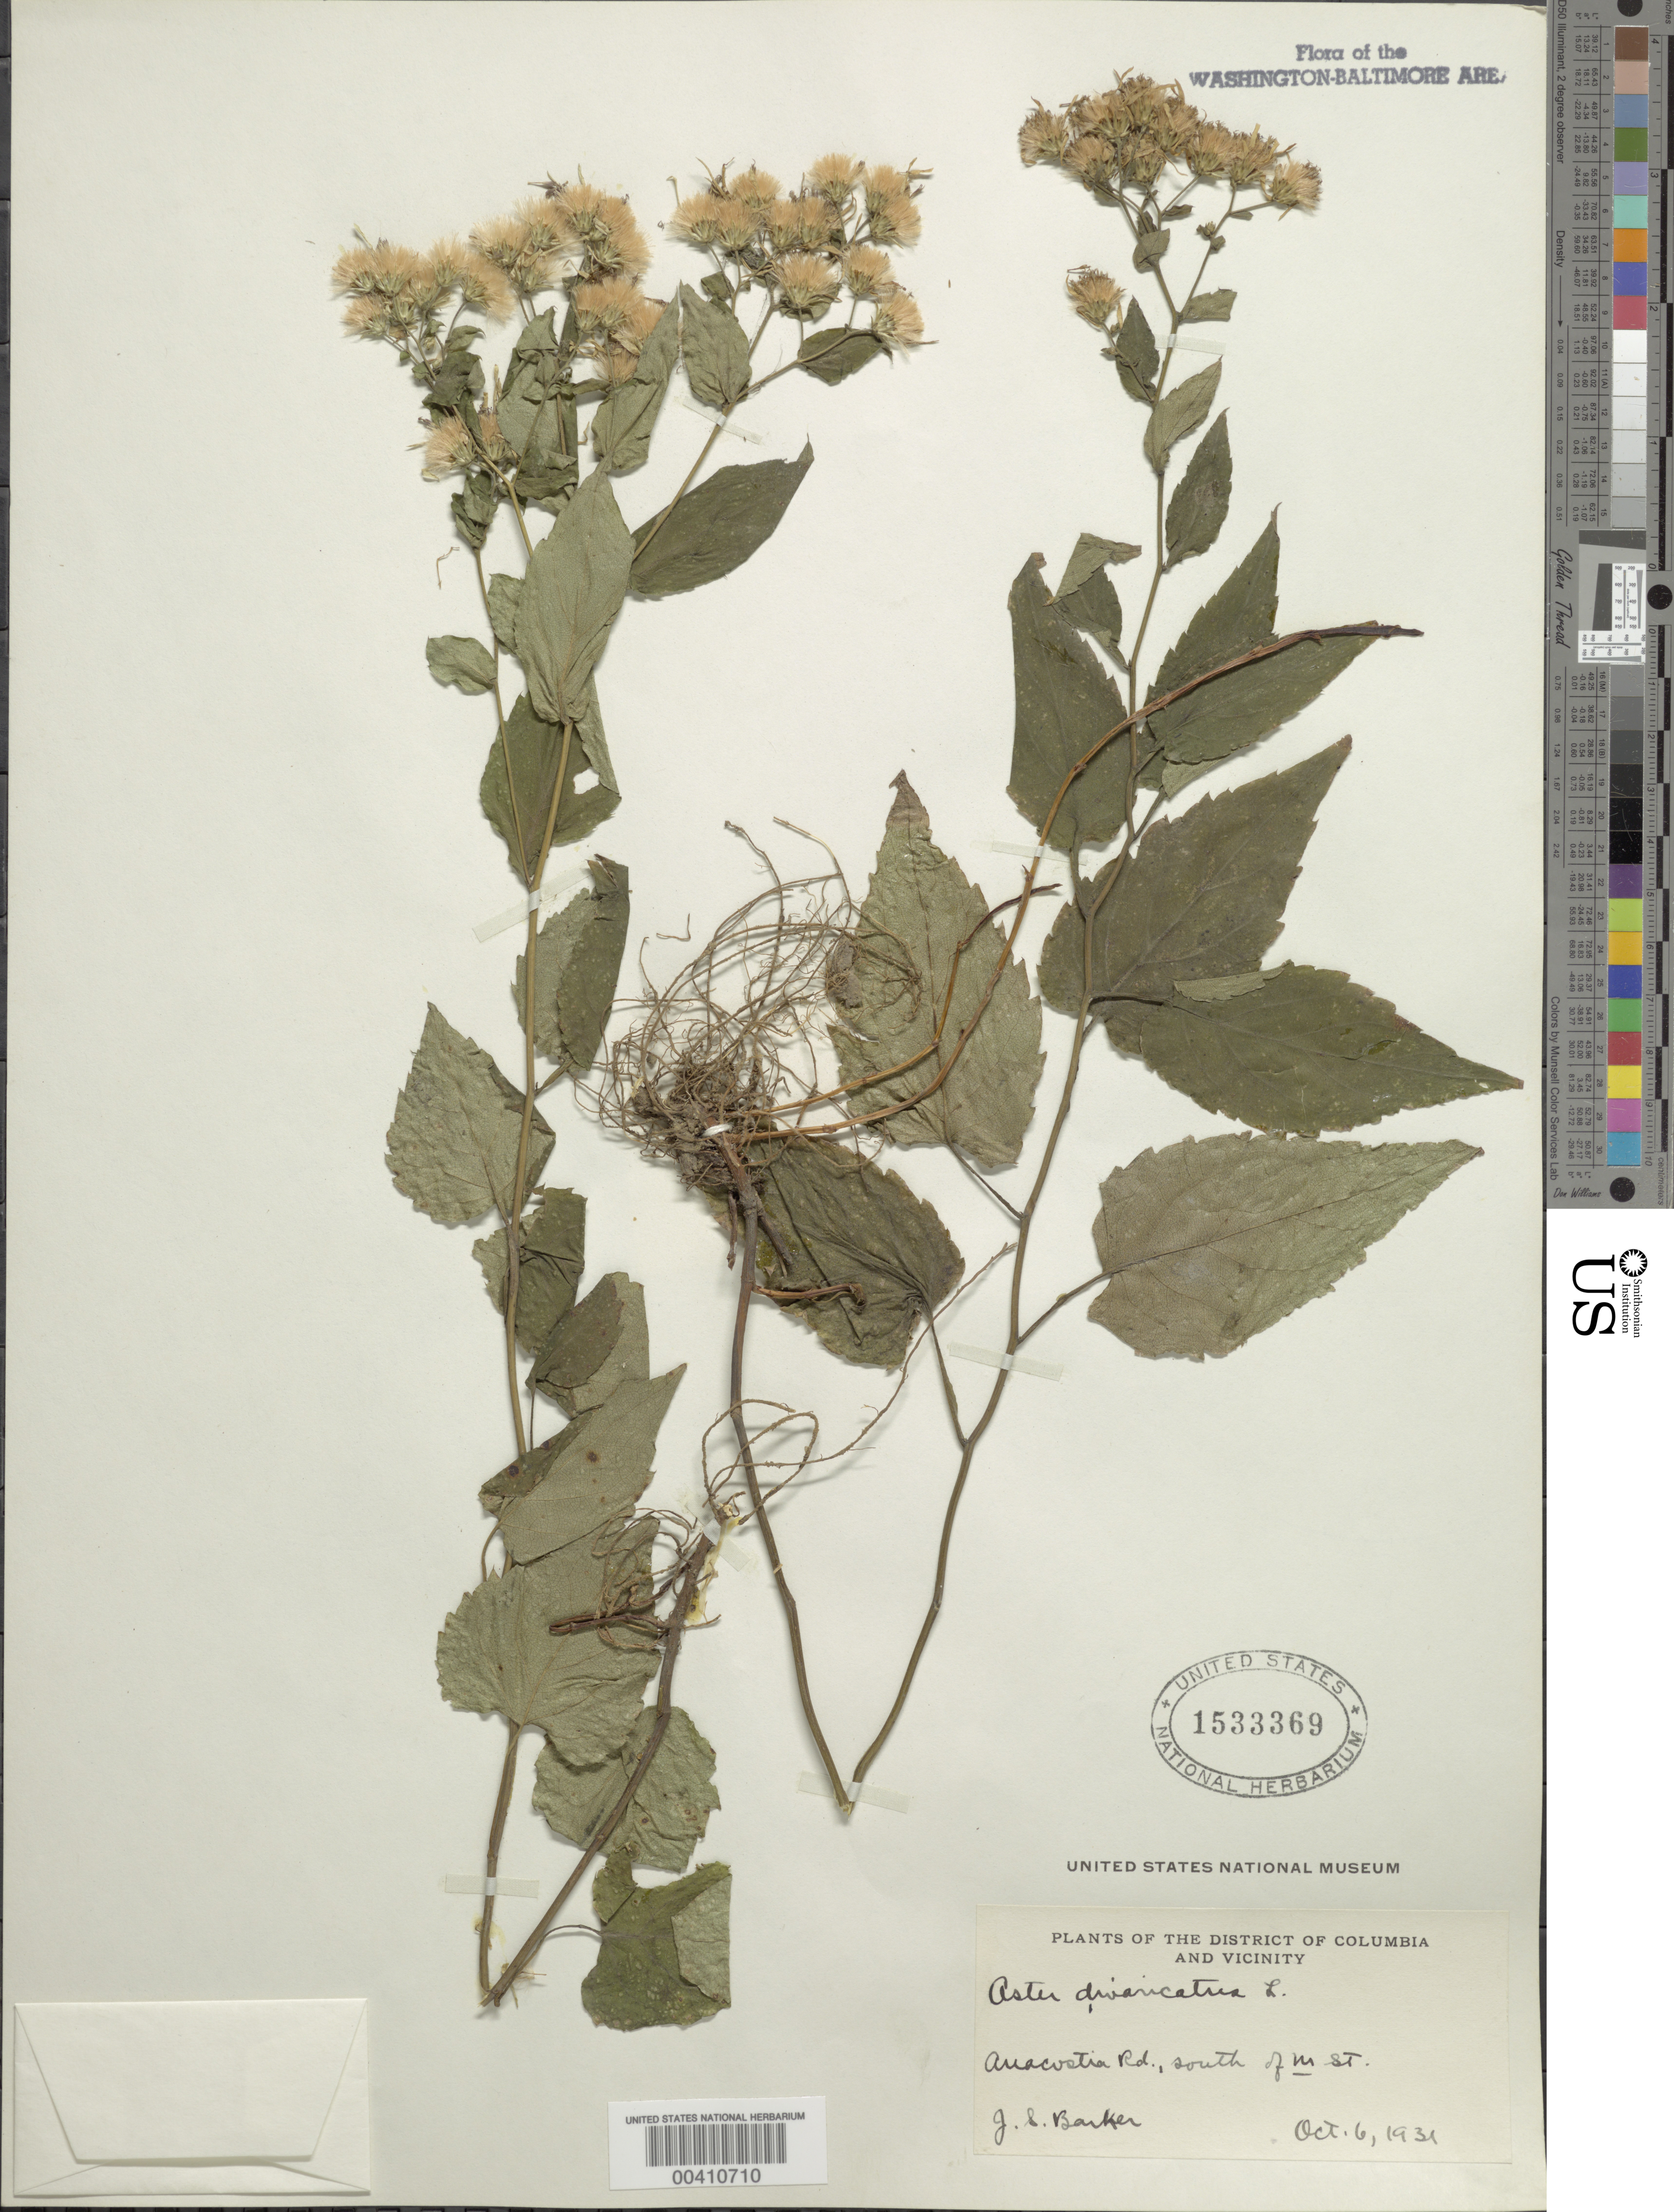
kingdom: Plantae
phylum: Tracheophyta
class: Magnoliopsida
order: Asterales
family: Asteraceae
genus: Eurybia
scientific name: Eurybia divaricata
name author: (L.) G.L. Nesom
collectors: J. Banker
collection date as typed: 06 Oct 1931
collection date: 1931-10-06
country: United States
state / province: District of Columbia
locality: Anacostia Rd., S of M Street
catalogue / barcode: US 1533369